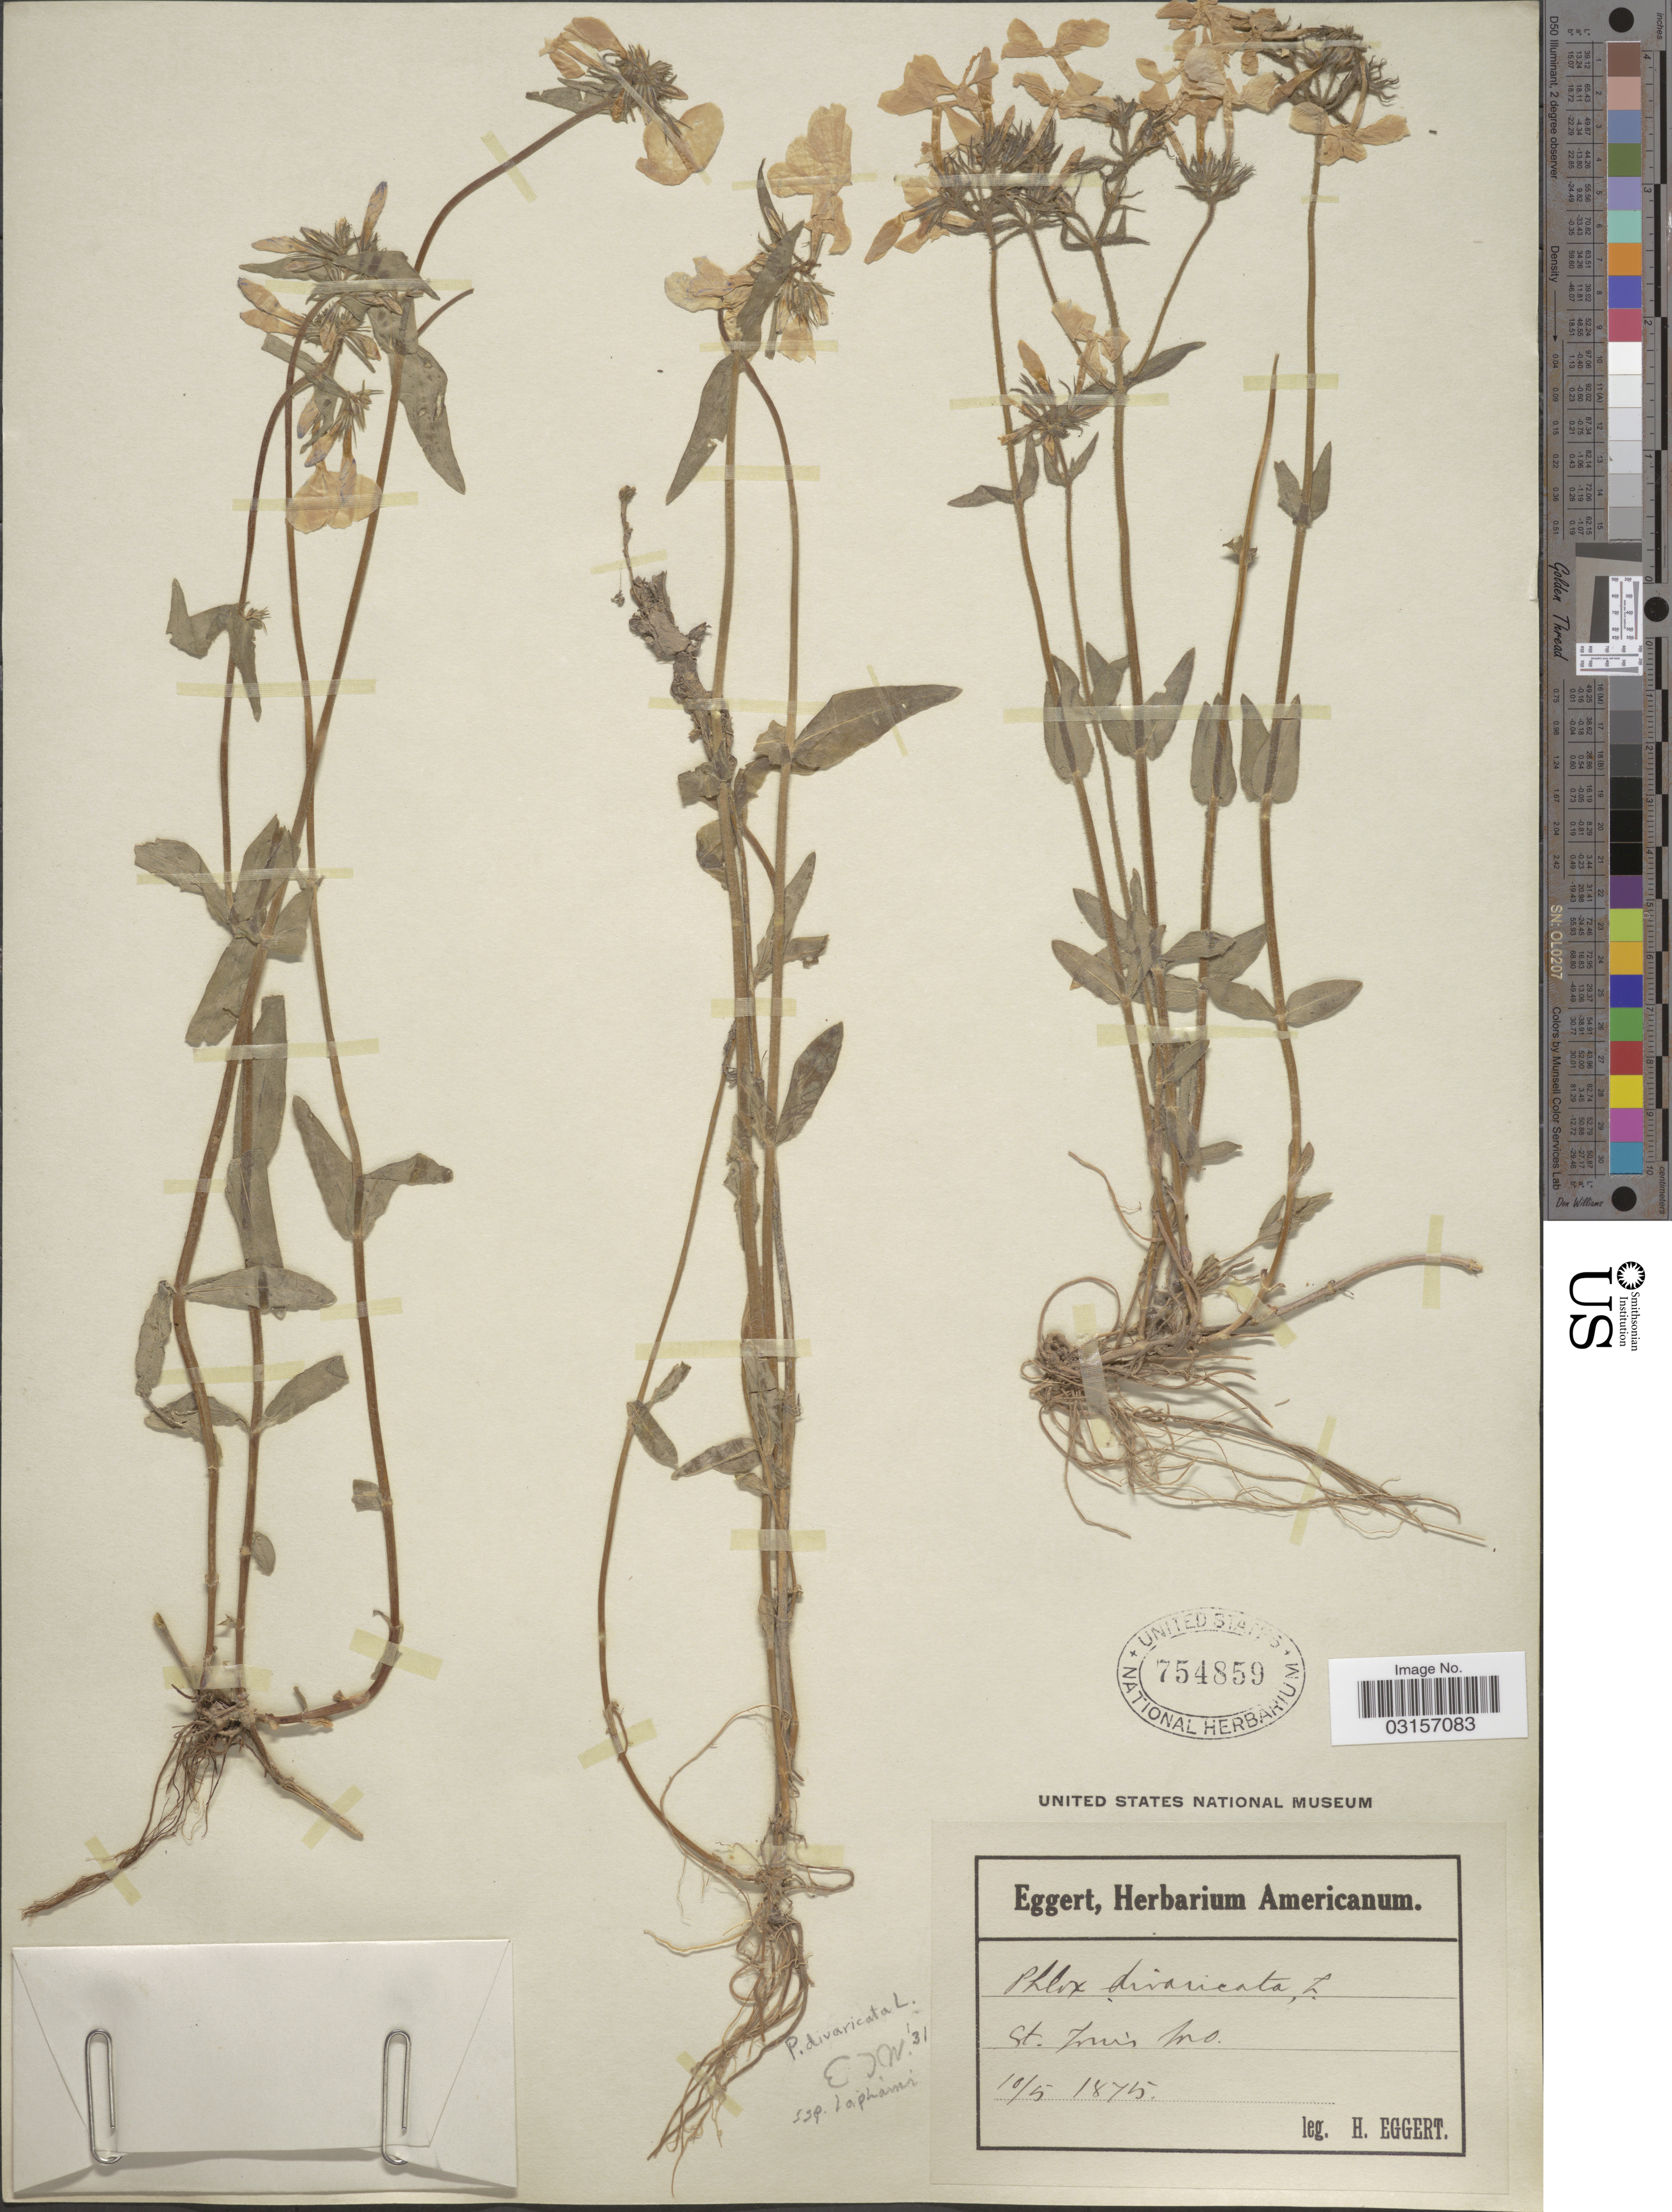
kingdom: Plantae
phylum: Tracheophyta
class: Magnoliopsida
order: Ericales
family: Polemoniaceae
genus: Phlox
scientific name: Phlox divaricata subsp. laphamii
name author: (Alph. Wood) Wherry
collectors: H. Eggert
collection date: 1875-05-10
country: United States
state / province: Missouri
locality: St. Louis.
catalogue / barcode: US 754859